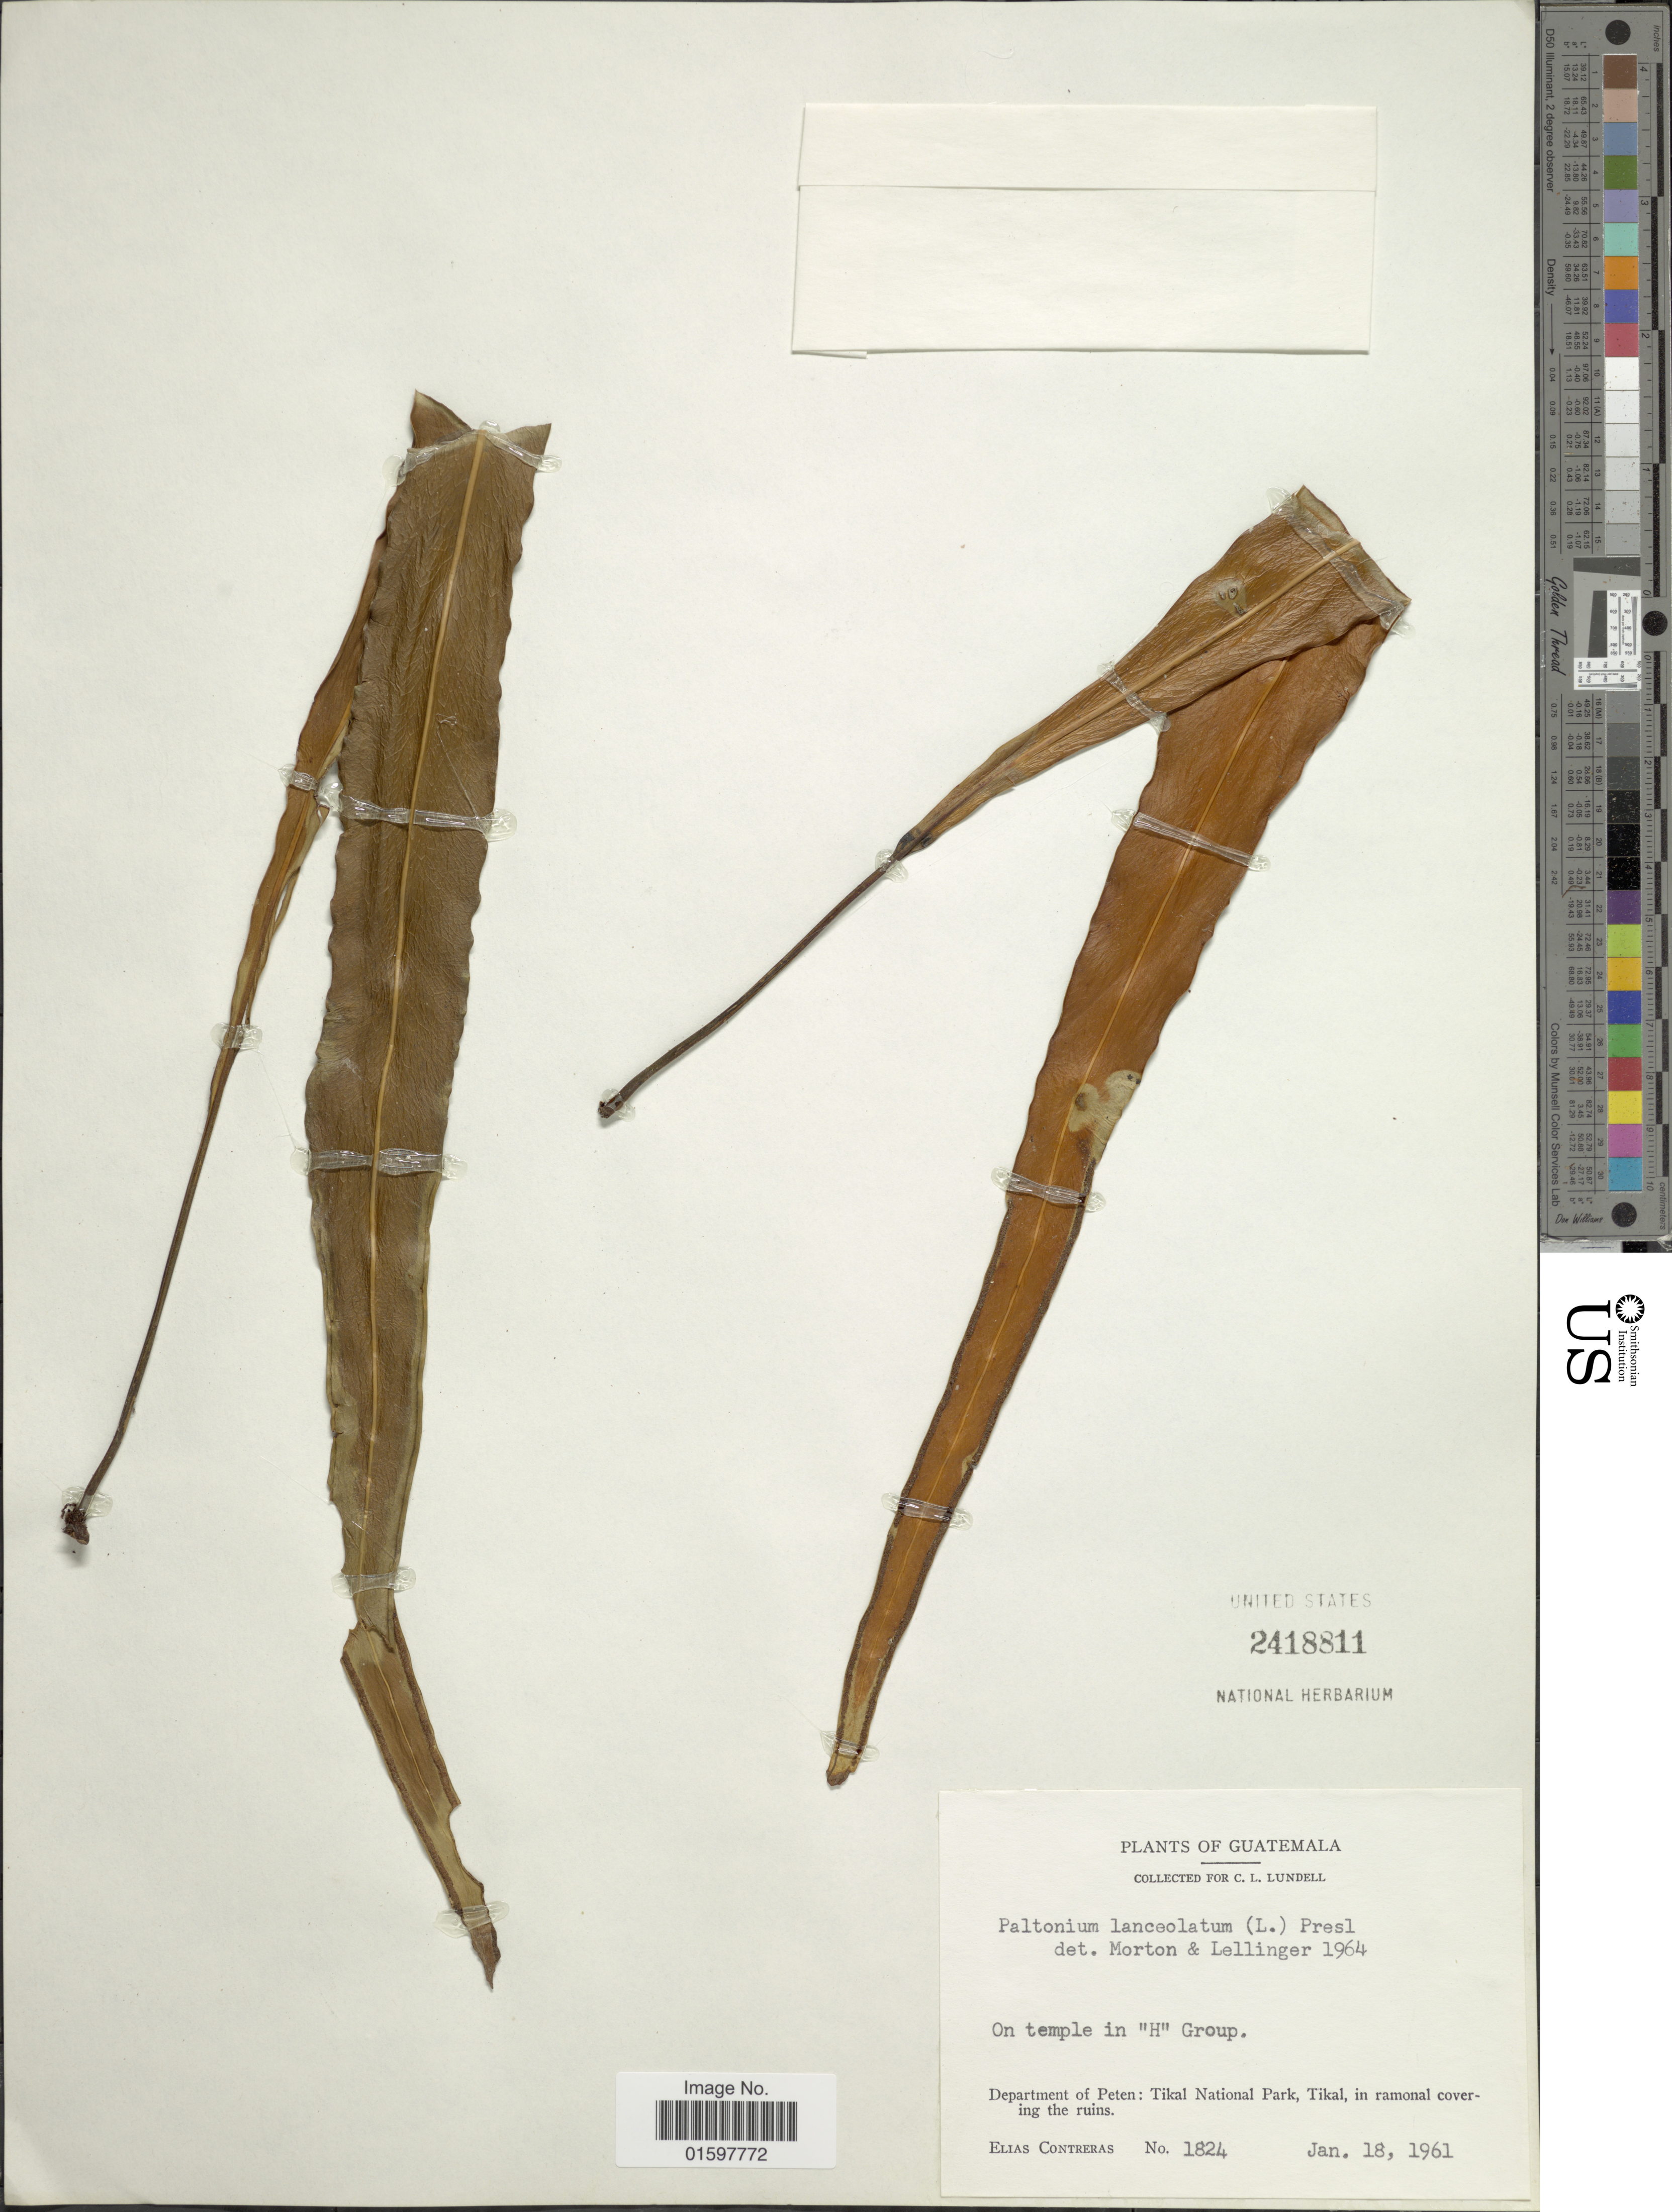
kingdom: Plantae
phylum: Tracheophyta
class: Polypodiopsida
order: Polypodiales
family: Polypodiaceae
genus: Pleopeltis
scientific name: Pleopeltis marginata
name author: A.R. Sm. & Tejero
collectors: E. Contreras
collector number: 1824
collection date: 1961-01-18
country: Guatemala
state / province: El Petén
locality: Tikal National Park, Tikal.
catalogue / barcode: US 2418811